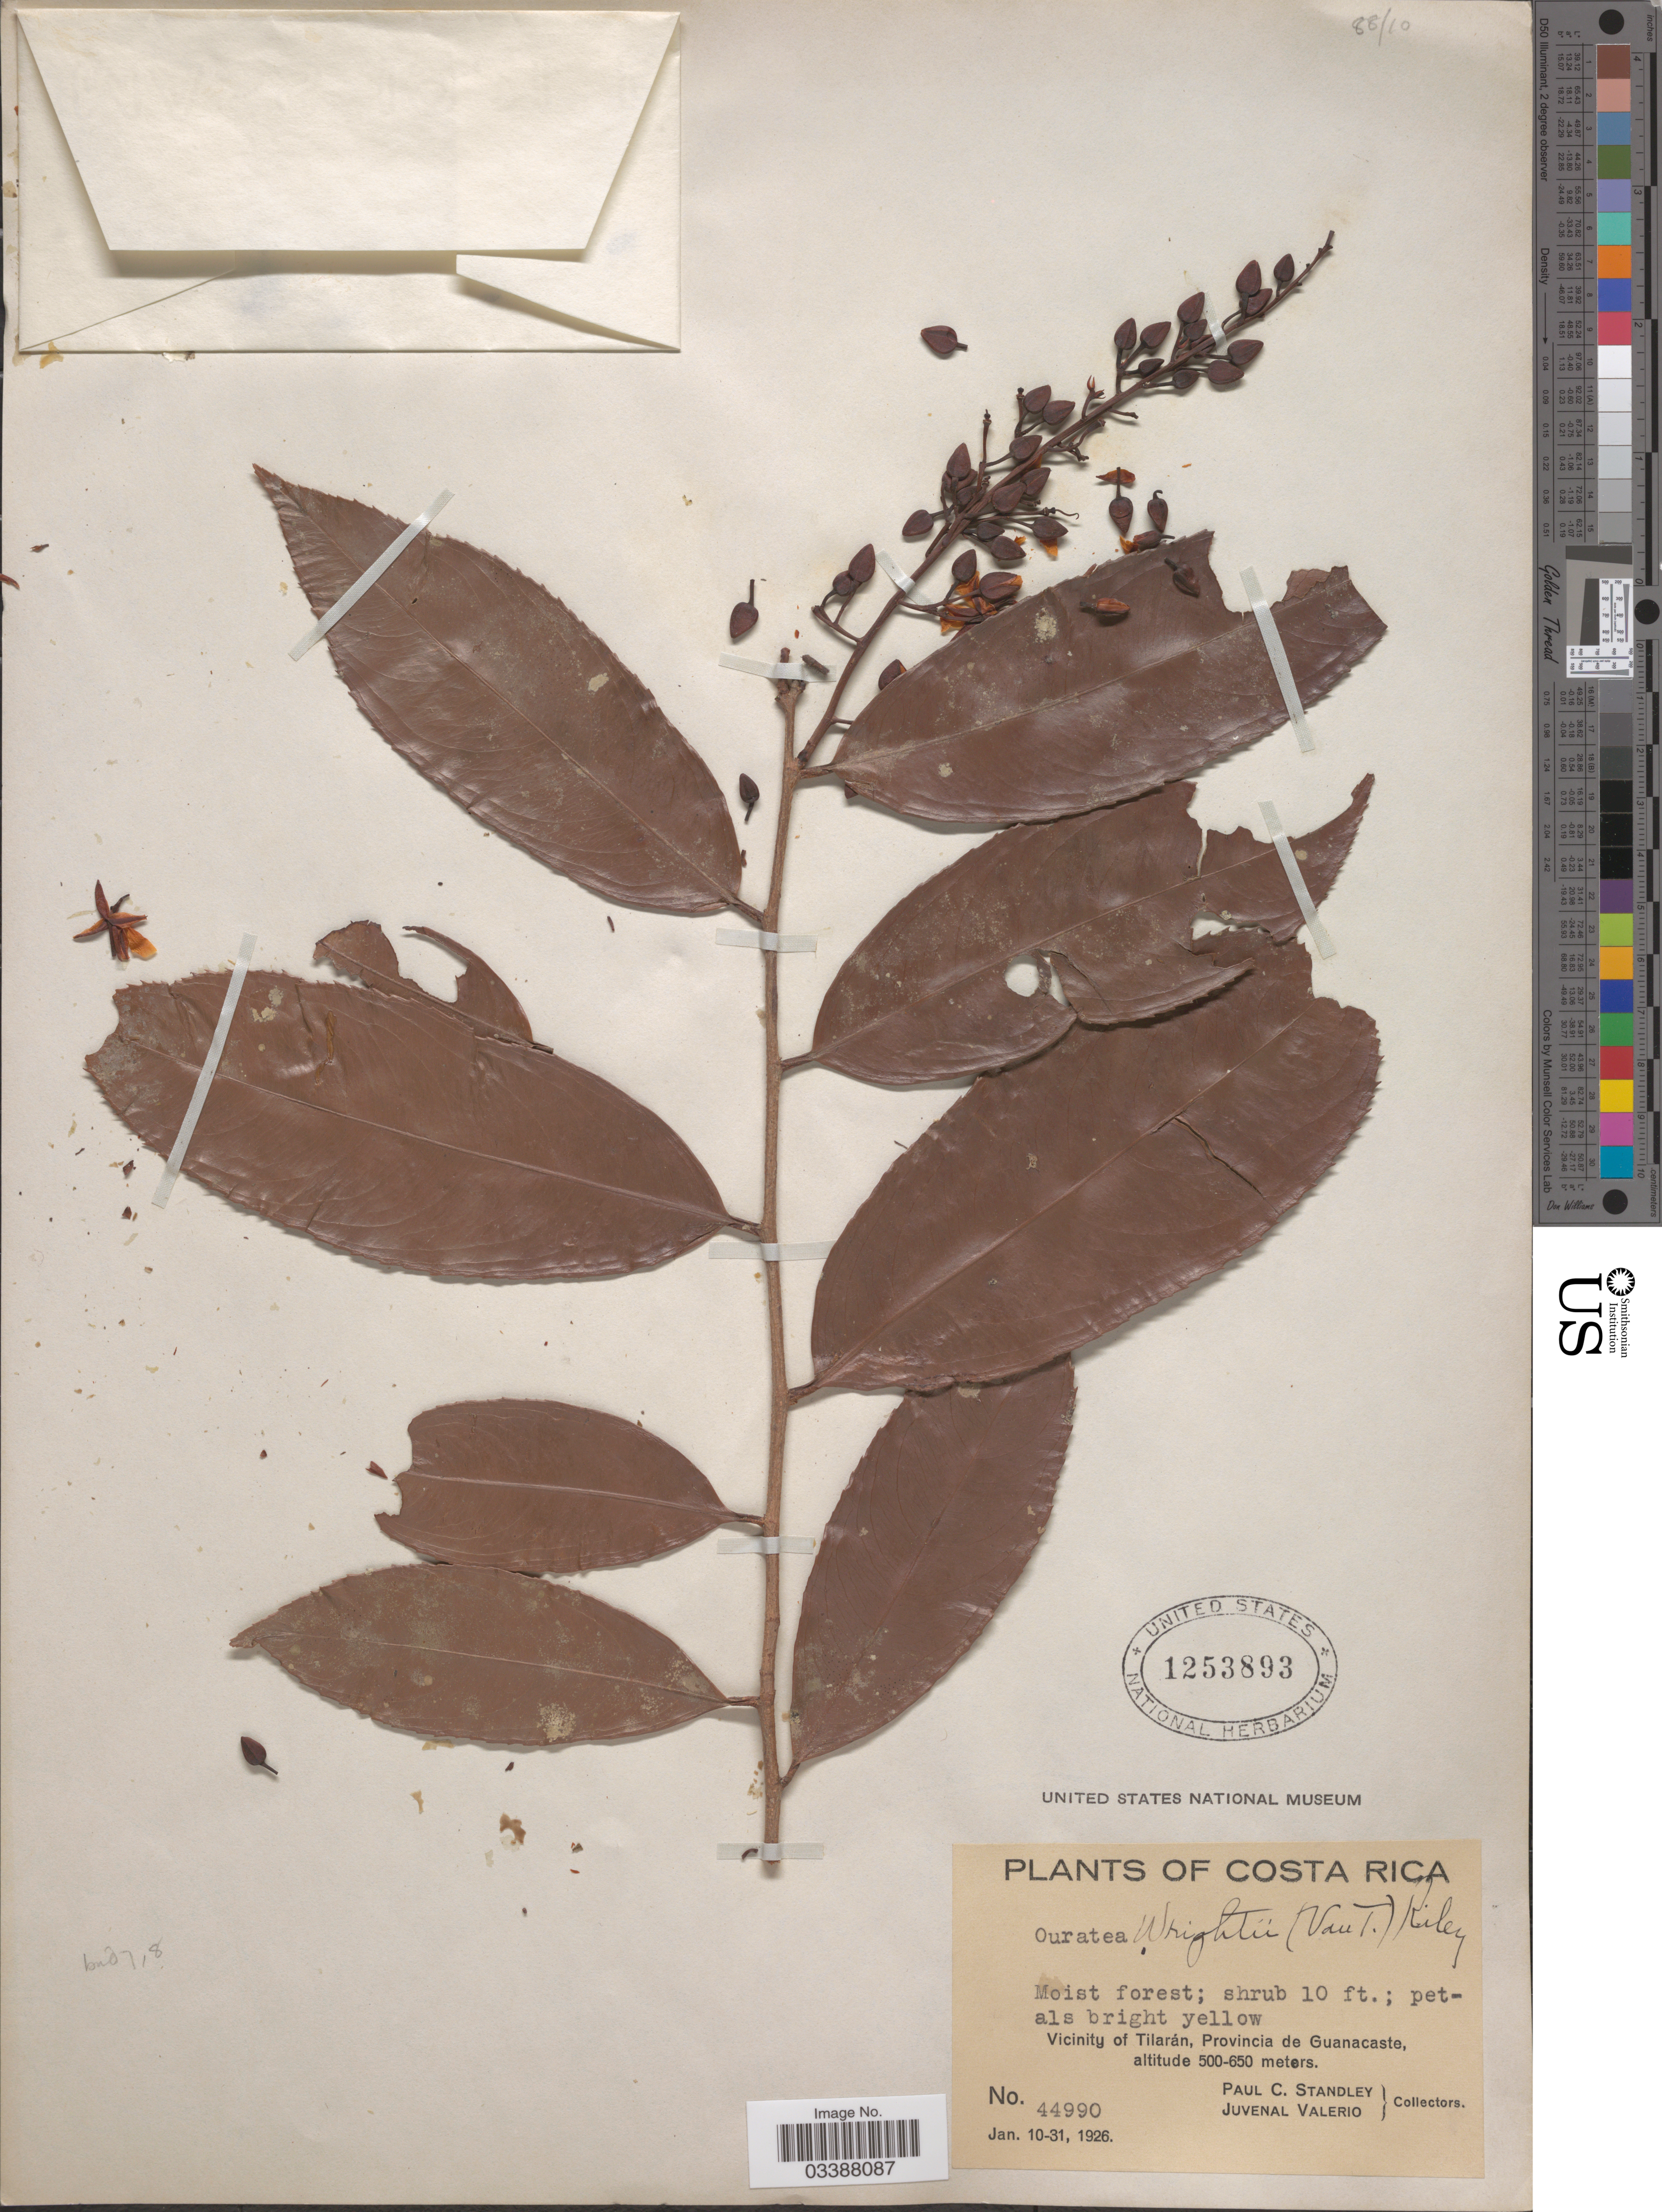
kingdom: Plantae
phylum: Tracheophyta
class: Magnoliopsida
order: Malpighiales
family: Ochnaceae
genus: Ouratea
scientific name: Ouratea lucens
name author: (Kunth) Engl.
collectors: P. C. Standley & J. Valerio R.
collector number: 44990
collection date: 1926-01-10/1926-01-31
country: Costa Rica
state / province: Guanacaste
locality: Vicinity of Tilarán.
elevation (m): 500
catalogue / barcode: US 1253893